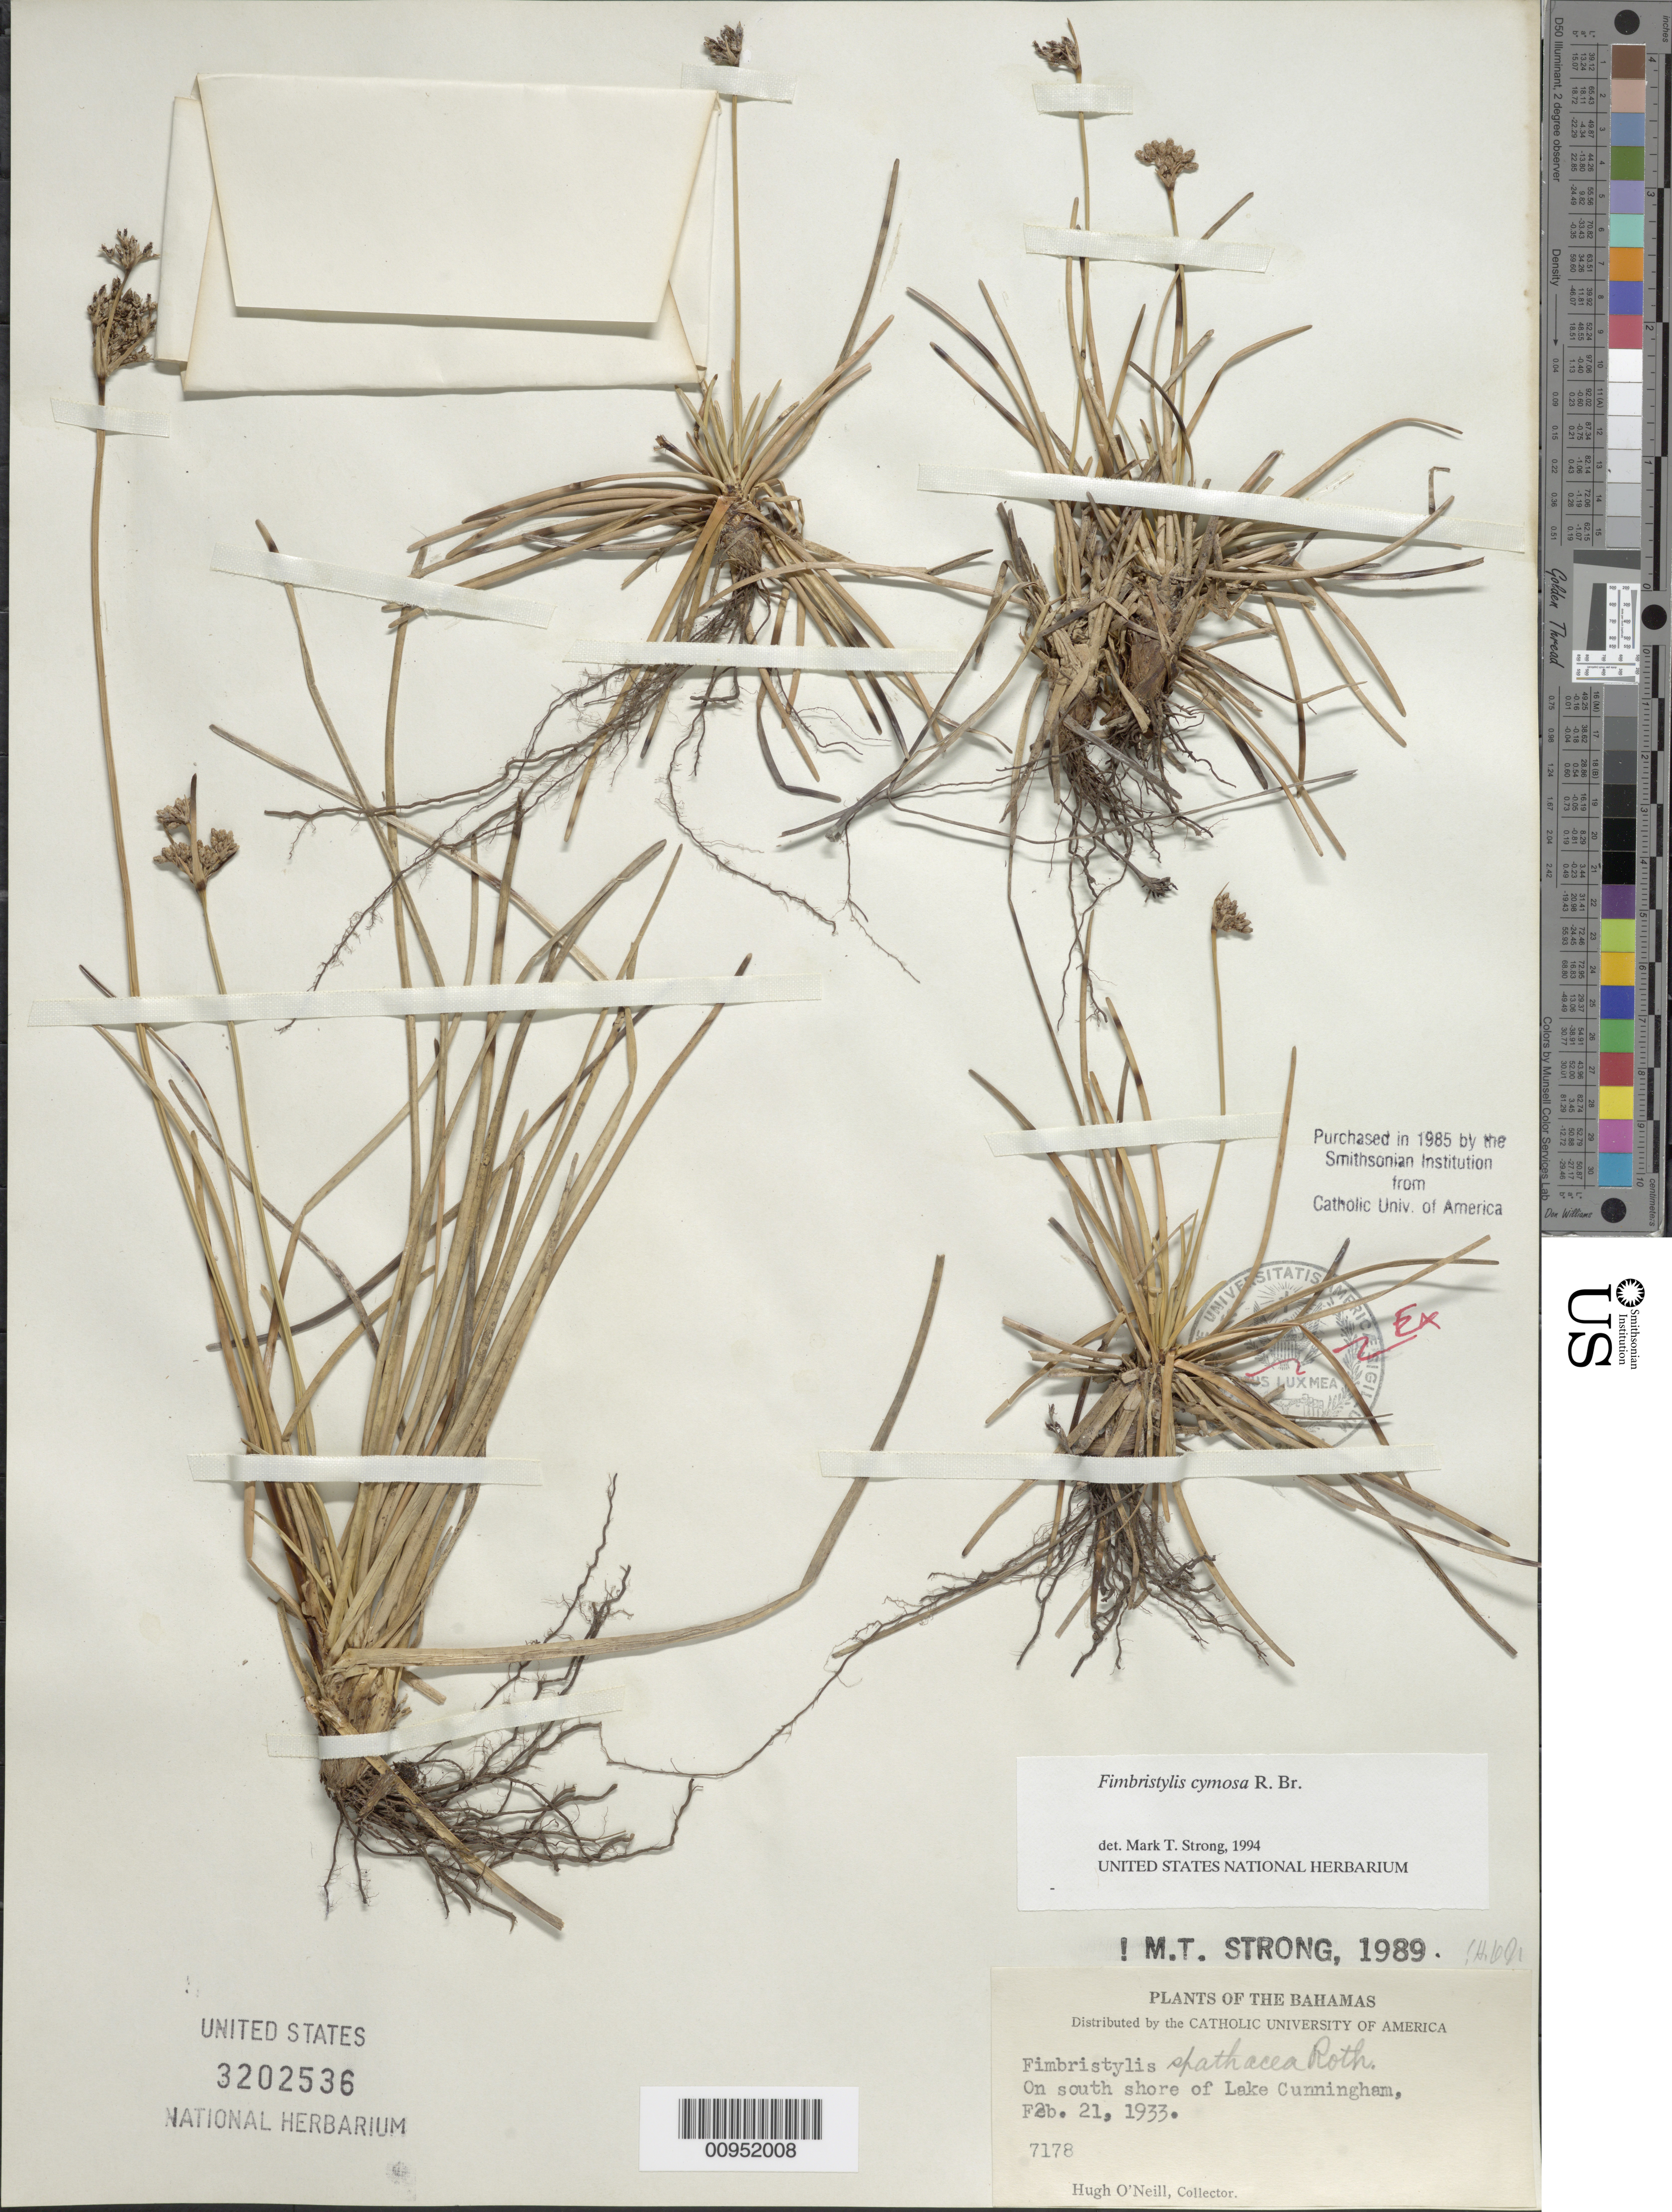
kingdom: Plantae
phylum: Tracheophyta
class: Liliopsida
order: Poales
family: Cyperaceae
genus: Fimbristylis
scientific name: Fimbristylis cymosa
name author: R. Br.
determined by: Strong, M. T., (US), Smithsonian Institution - National Museum of Natural History (UNITED STATES)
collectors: H. O'Neill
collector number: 7178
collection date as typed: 22 Feb 1933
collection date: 1933-02-22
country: Bahamas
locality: On south shore of Lake Cunningham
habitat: Shore of lake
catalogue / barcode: US 3202536